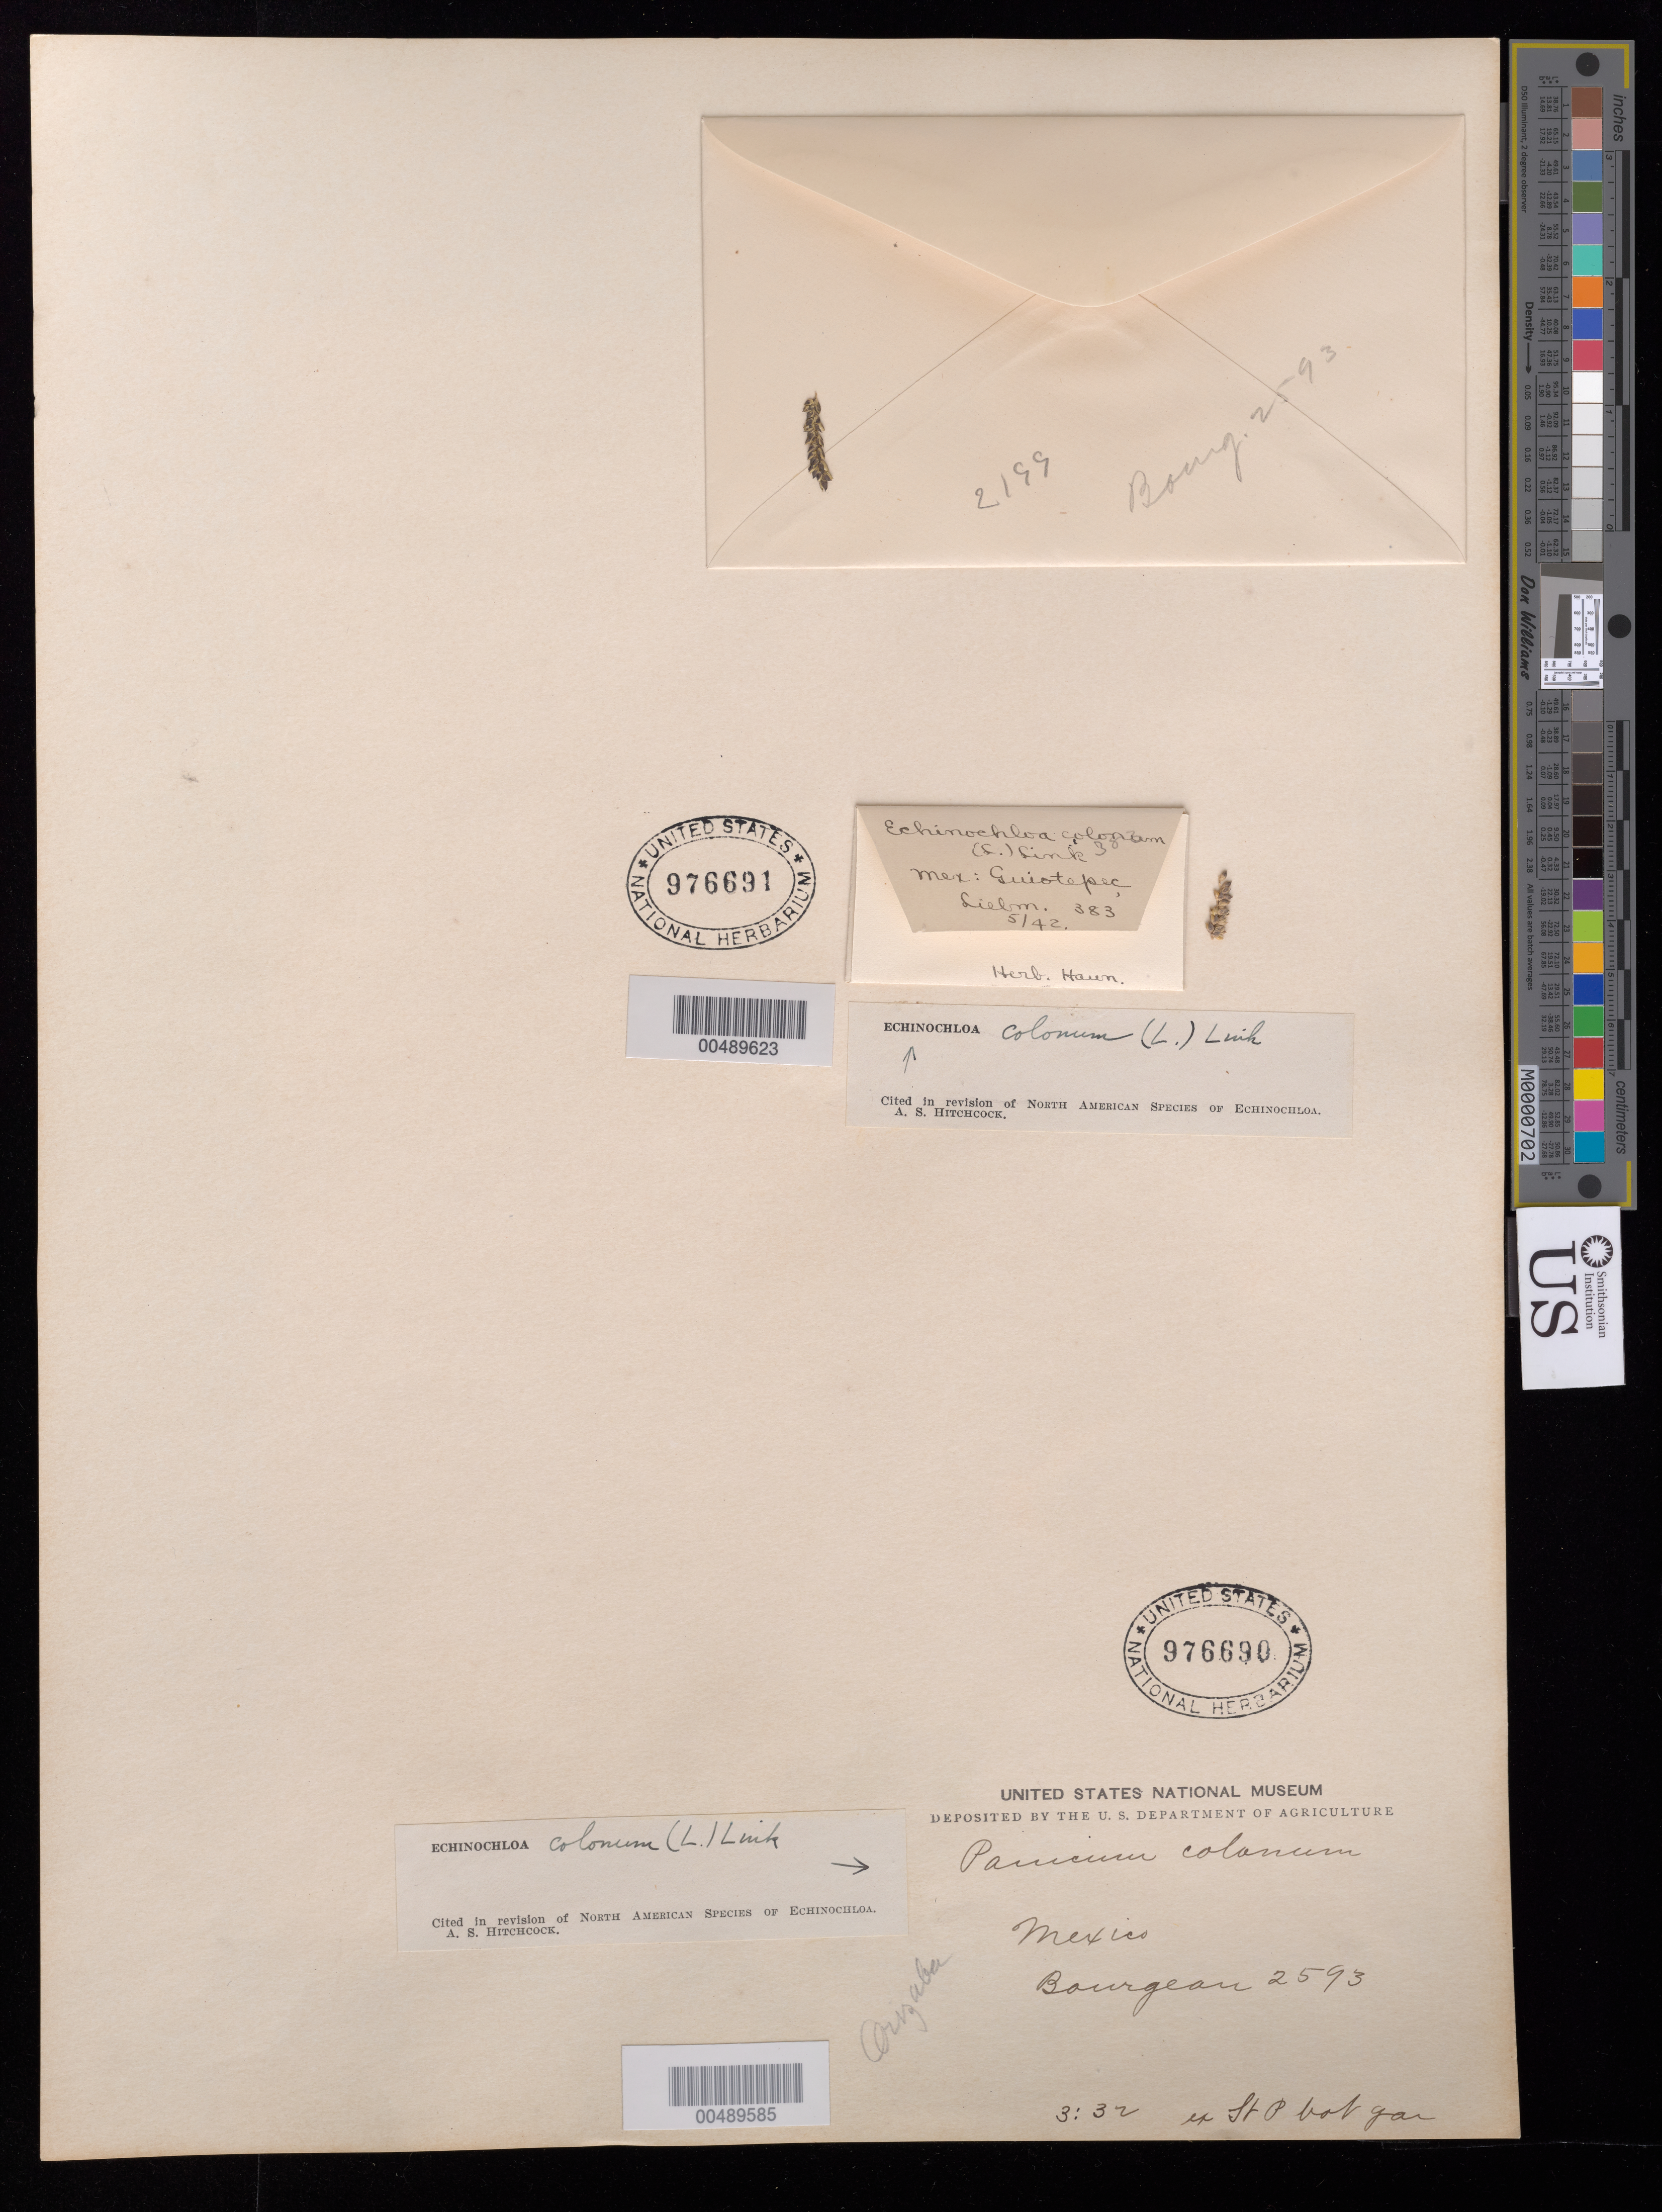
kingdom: Plantae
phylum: Tracheophyta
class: Liliopsida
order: Poales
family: Poaceae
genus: Echinochloa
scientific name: Echinochloa colona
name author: (L.) Link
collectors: E. Bourgeau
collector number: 2593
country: Mexico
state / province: Jalisco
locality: San Ramon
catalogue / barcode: US 976690